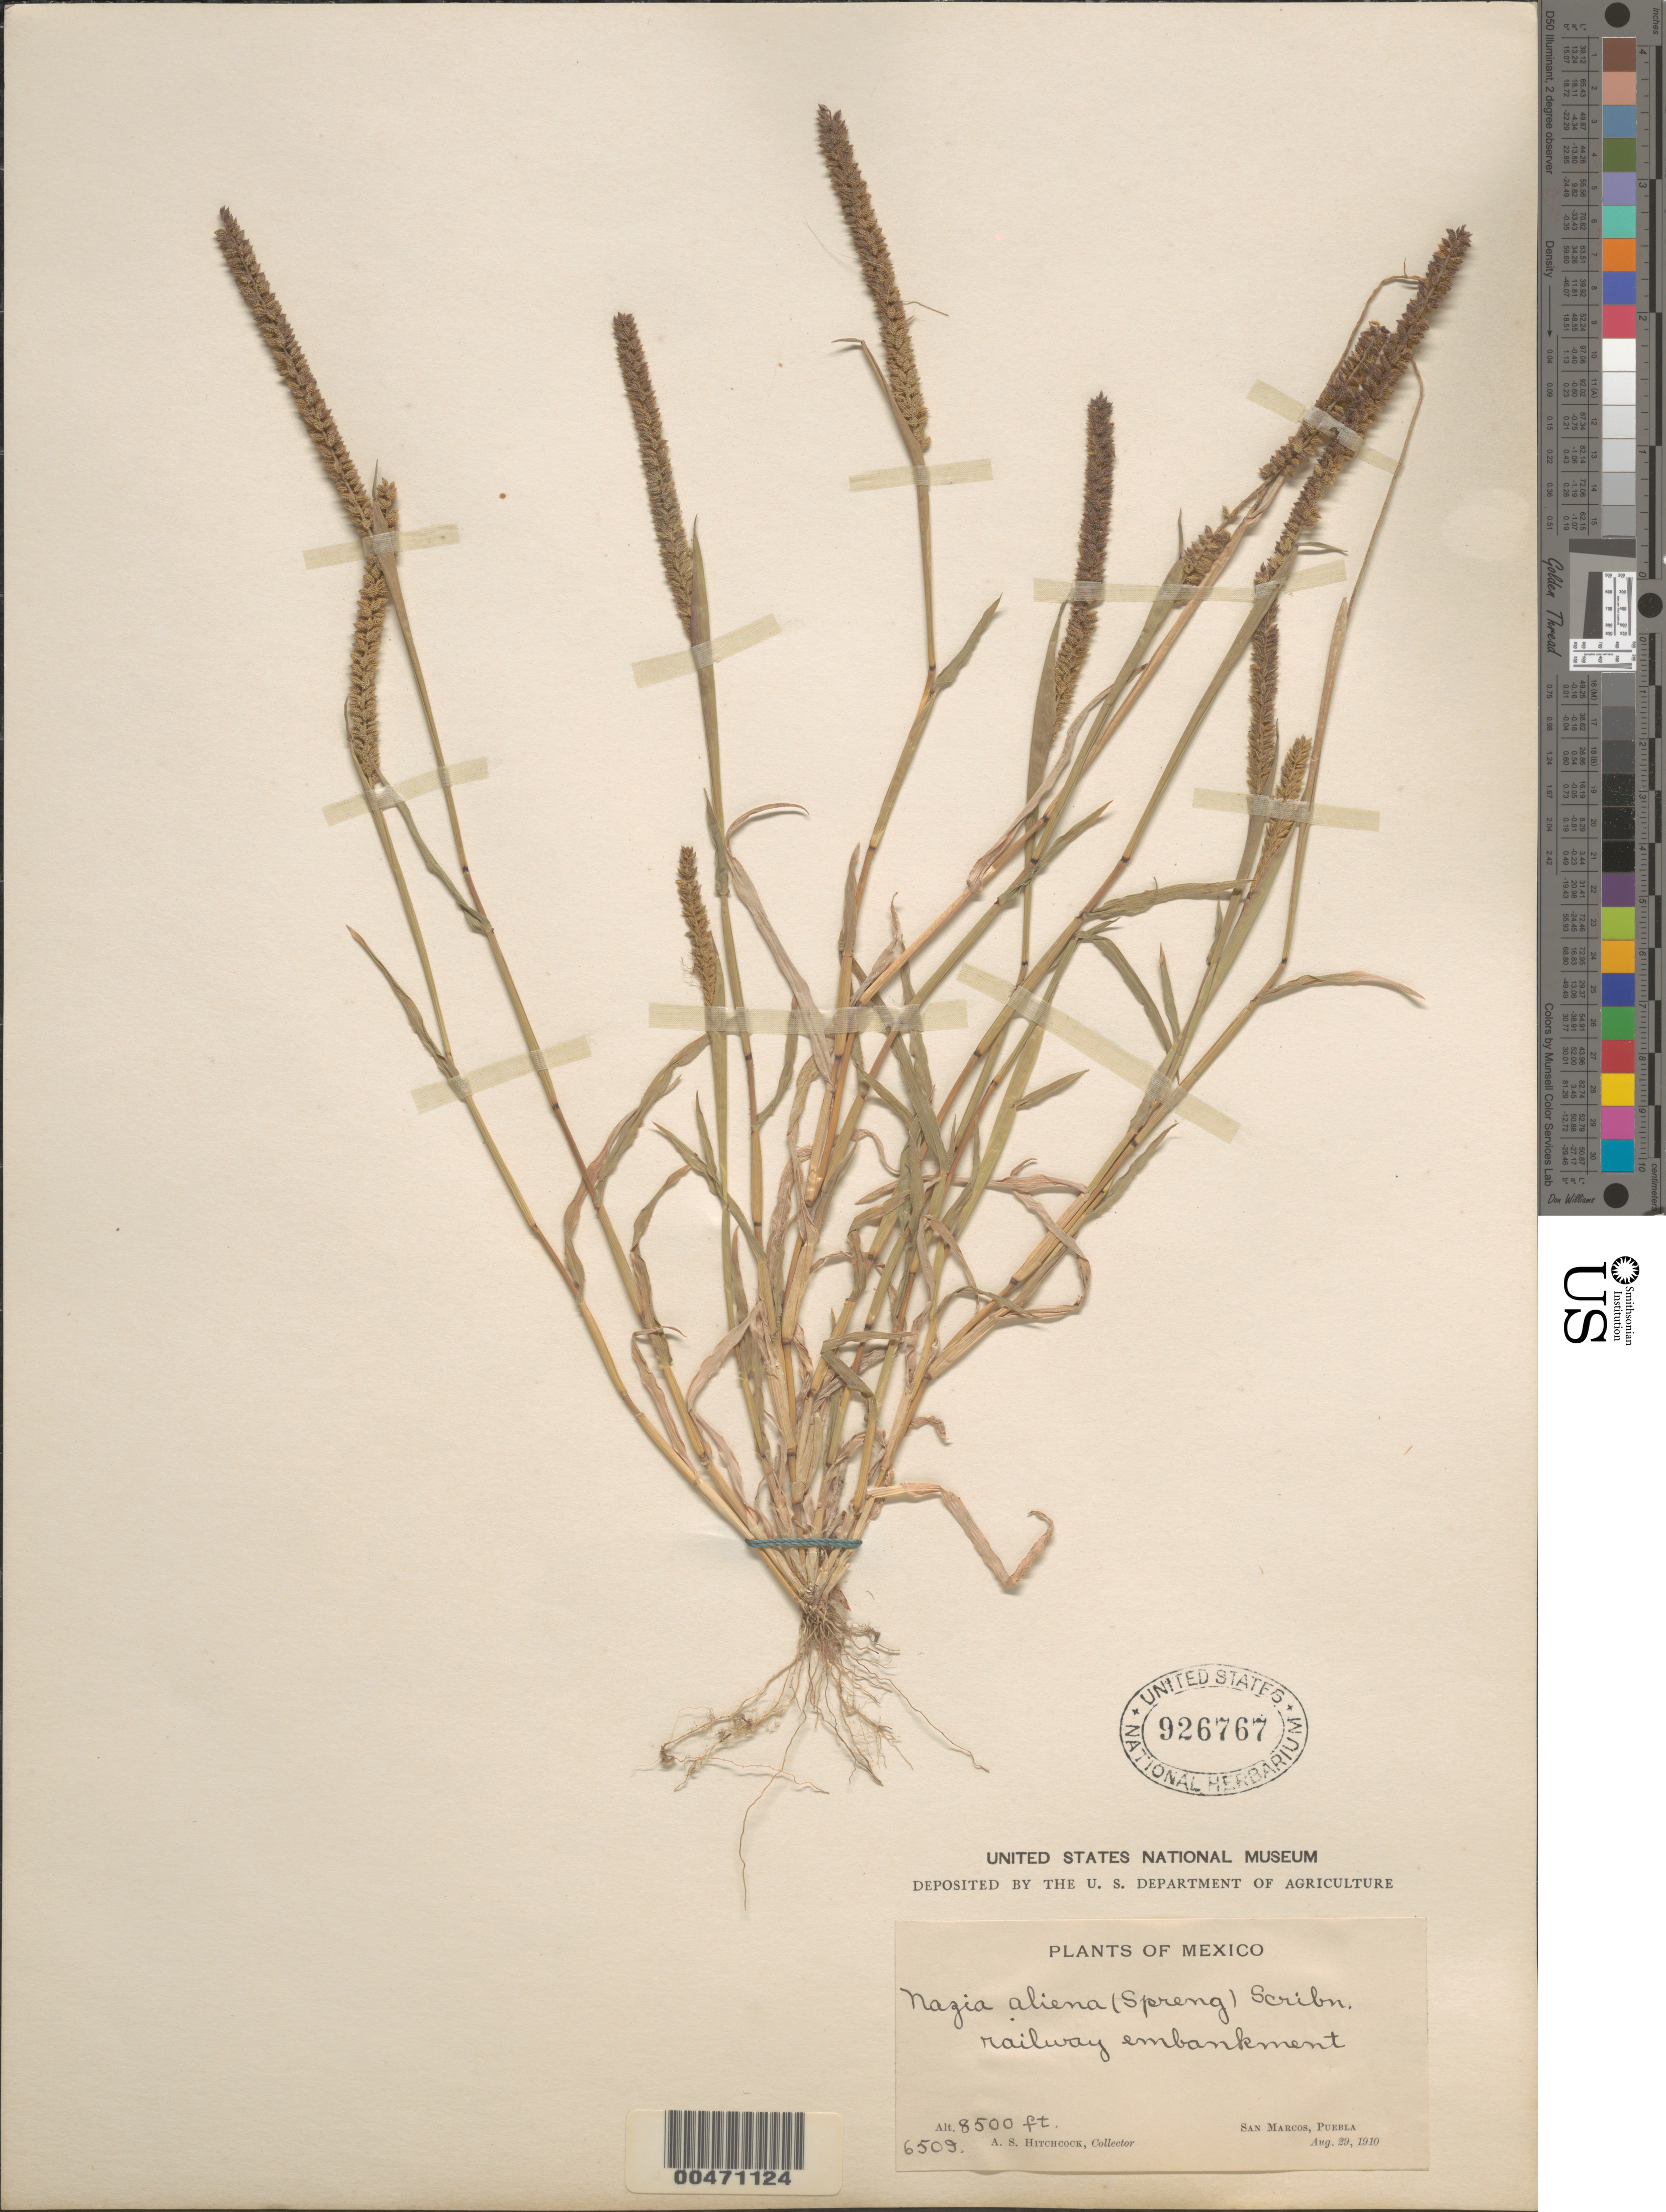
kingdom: Plantae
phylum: Tracheophyta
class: Liliopsida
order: Poales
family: Poaceae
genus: Tragus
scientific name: Tragus berteronianus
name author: Schult.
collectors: A. S. Hitchcock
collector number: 6509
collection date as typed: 29 Aug 1910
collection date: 1910-08-29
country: Mexico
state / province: Puebla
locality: San Marcos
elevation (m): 2591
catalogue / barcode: US 926767